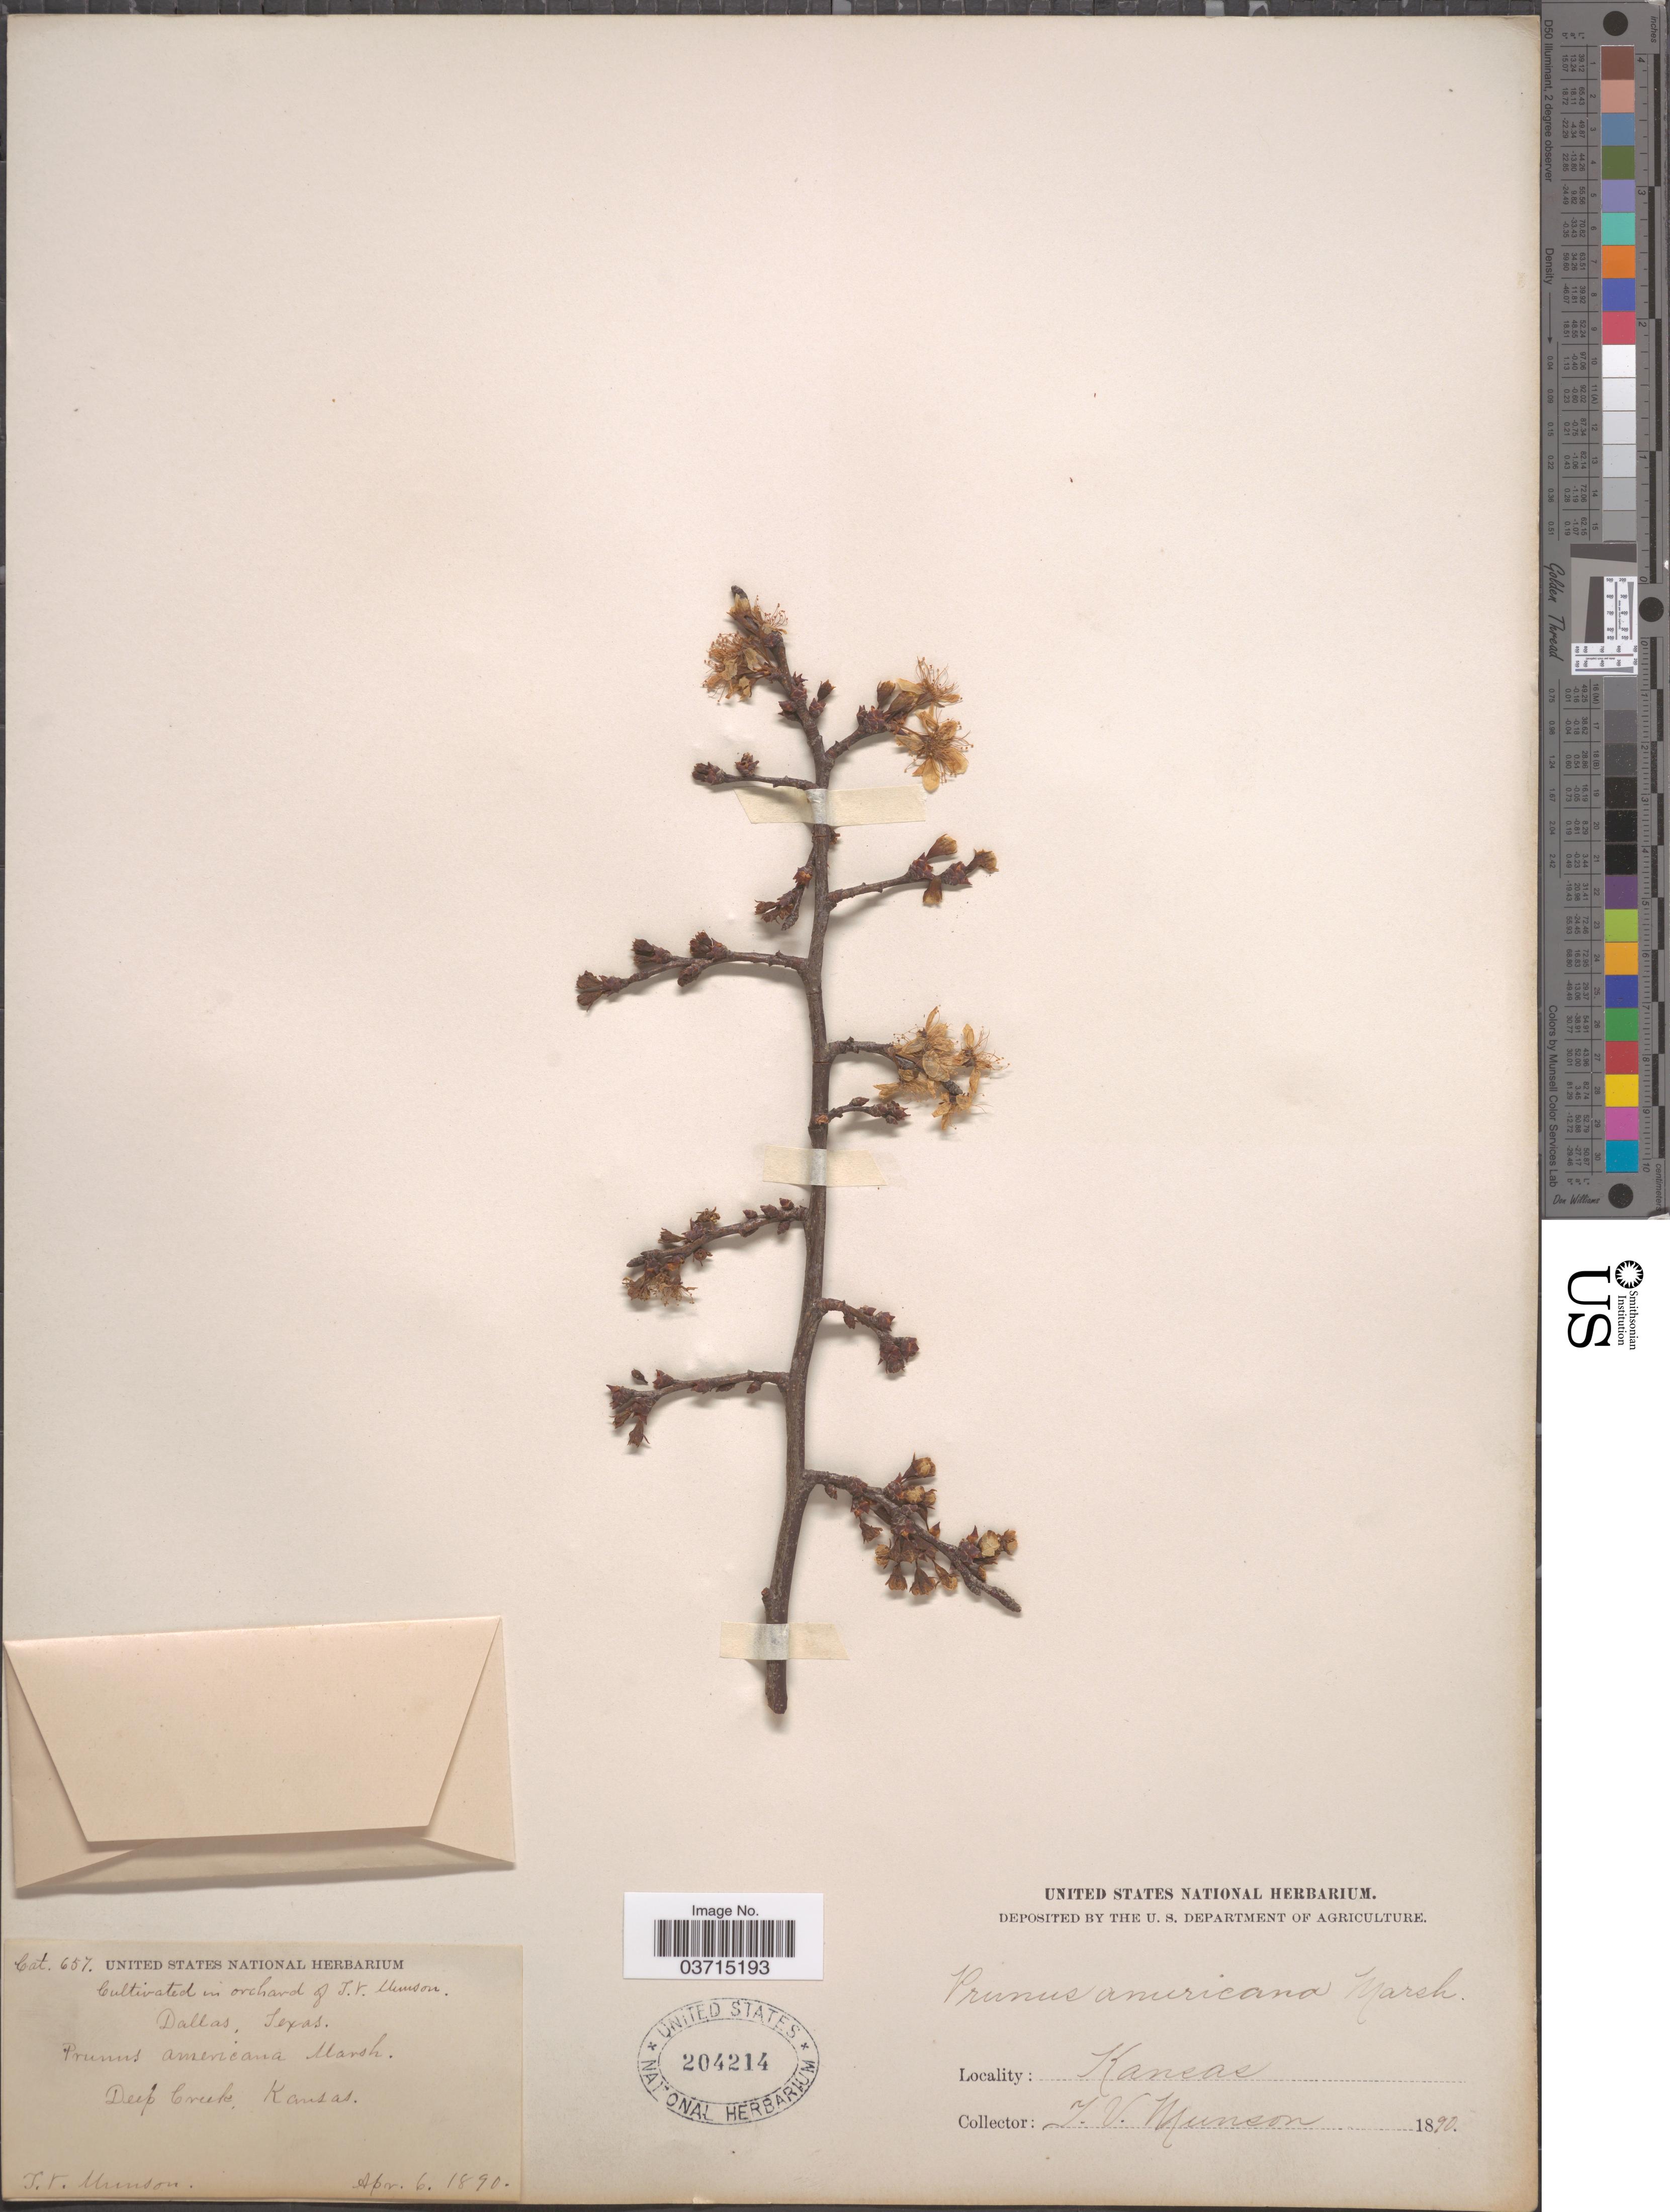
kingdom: Plantae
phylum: Tracheophyta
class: Magnoliopsida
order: Rosales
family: Rosaceae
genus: Prunus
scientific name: Prunus americana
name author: Marshall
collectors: T. V. Munson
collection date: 1890-04-06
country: United States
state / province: Kansas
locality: Deep Creek.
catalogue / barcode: US 204214